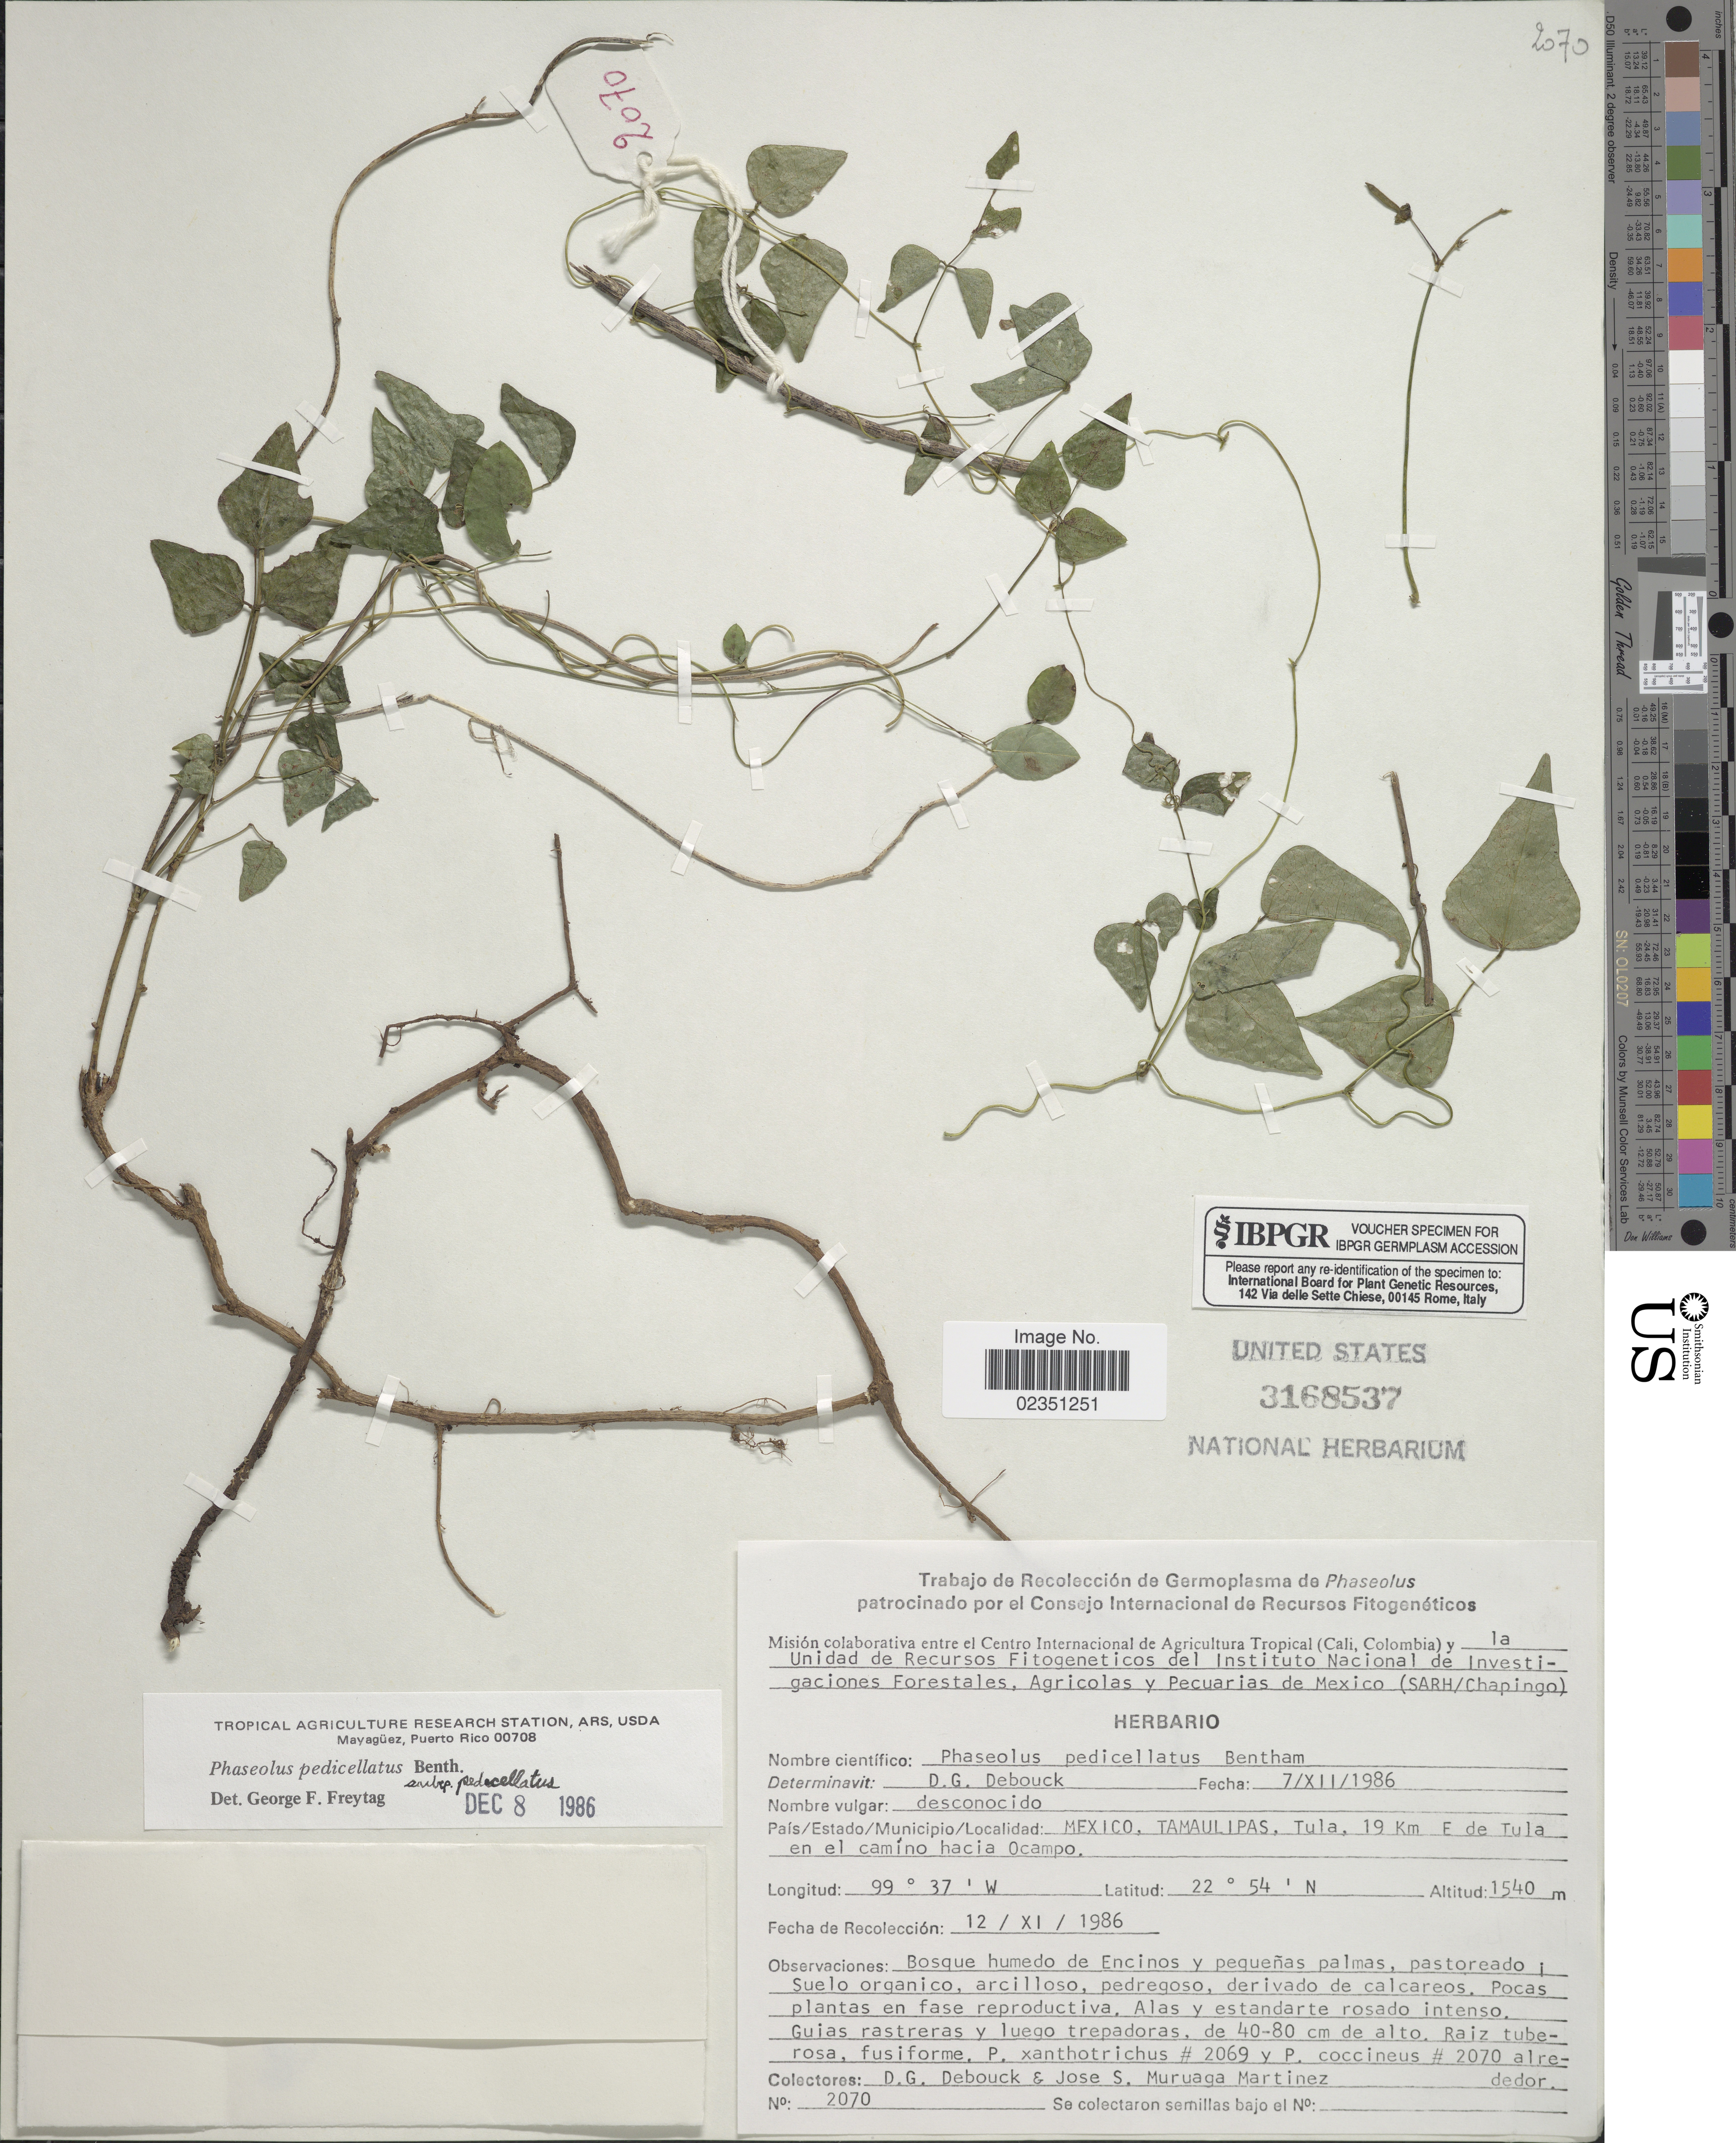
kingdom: Plantae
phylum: Tracheophyta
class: Magnoliopsida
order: Fabales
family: Fabaceae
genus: Phaseolus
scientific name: Phaseolus pedicellatus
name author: Benth.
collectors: D. Debouck & J. Muruaga Martinez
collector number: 2070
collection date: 1986-11-12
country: Mexico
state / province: Tamaulipas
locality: Tula, 19 Km E de Tula en el camino hacia Ocampo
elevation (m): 1540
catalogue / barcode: US 3168537